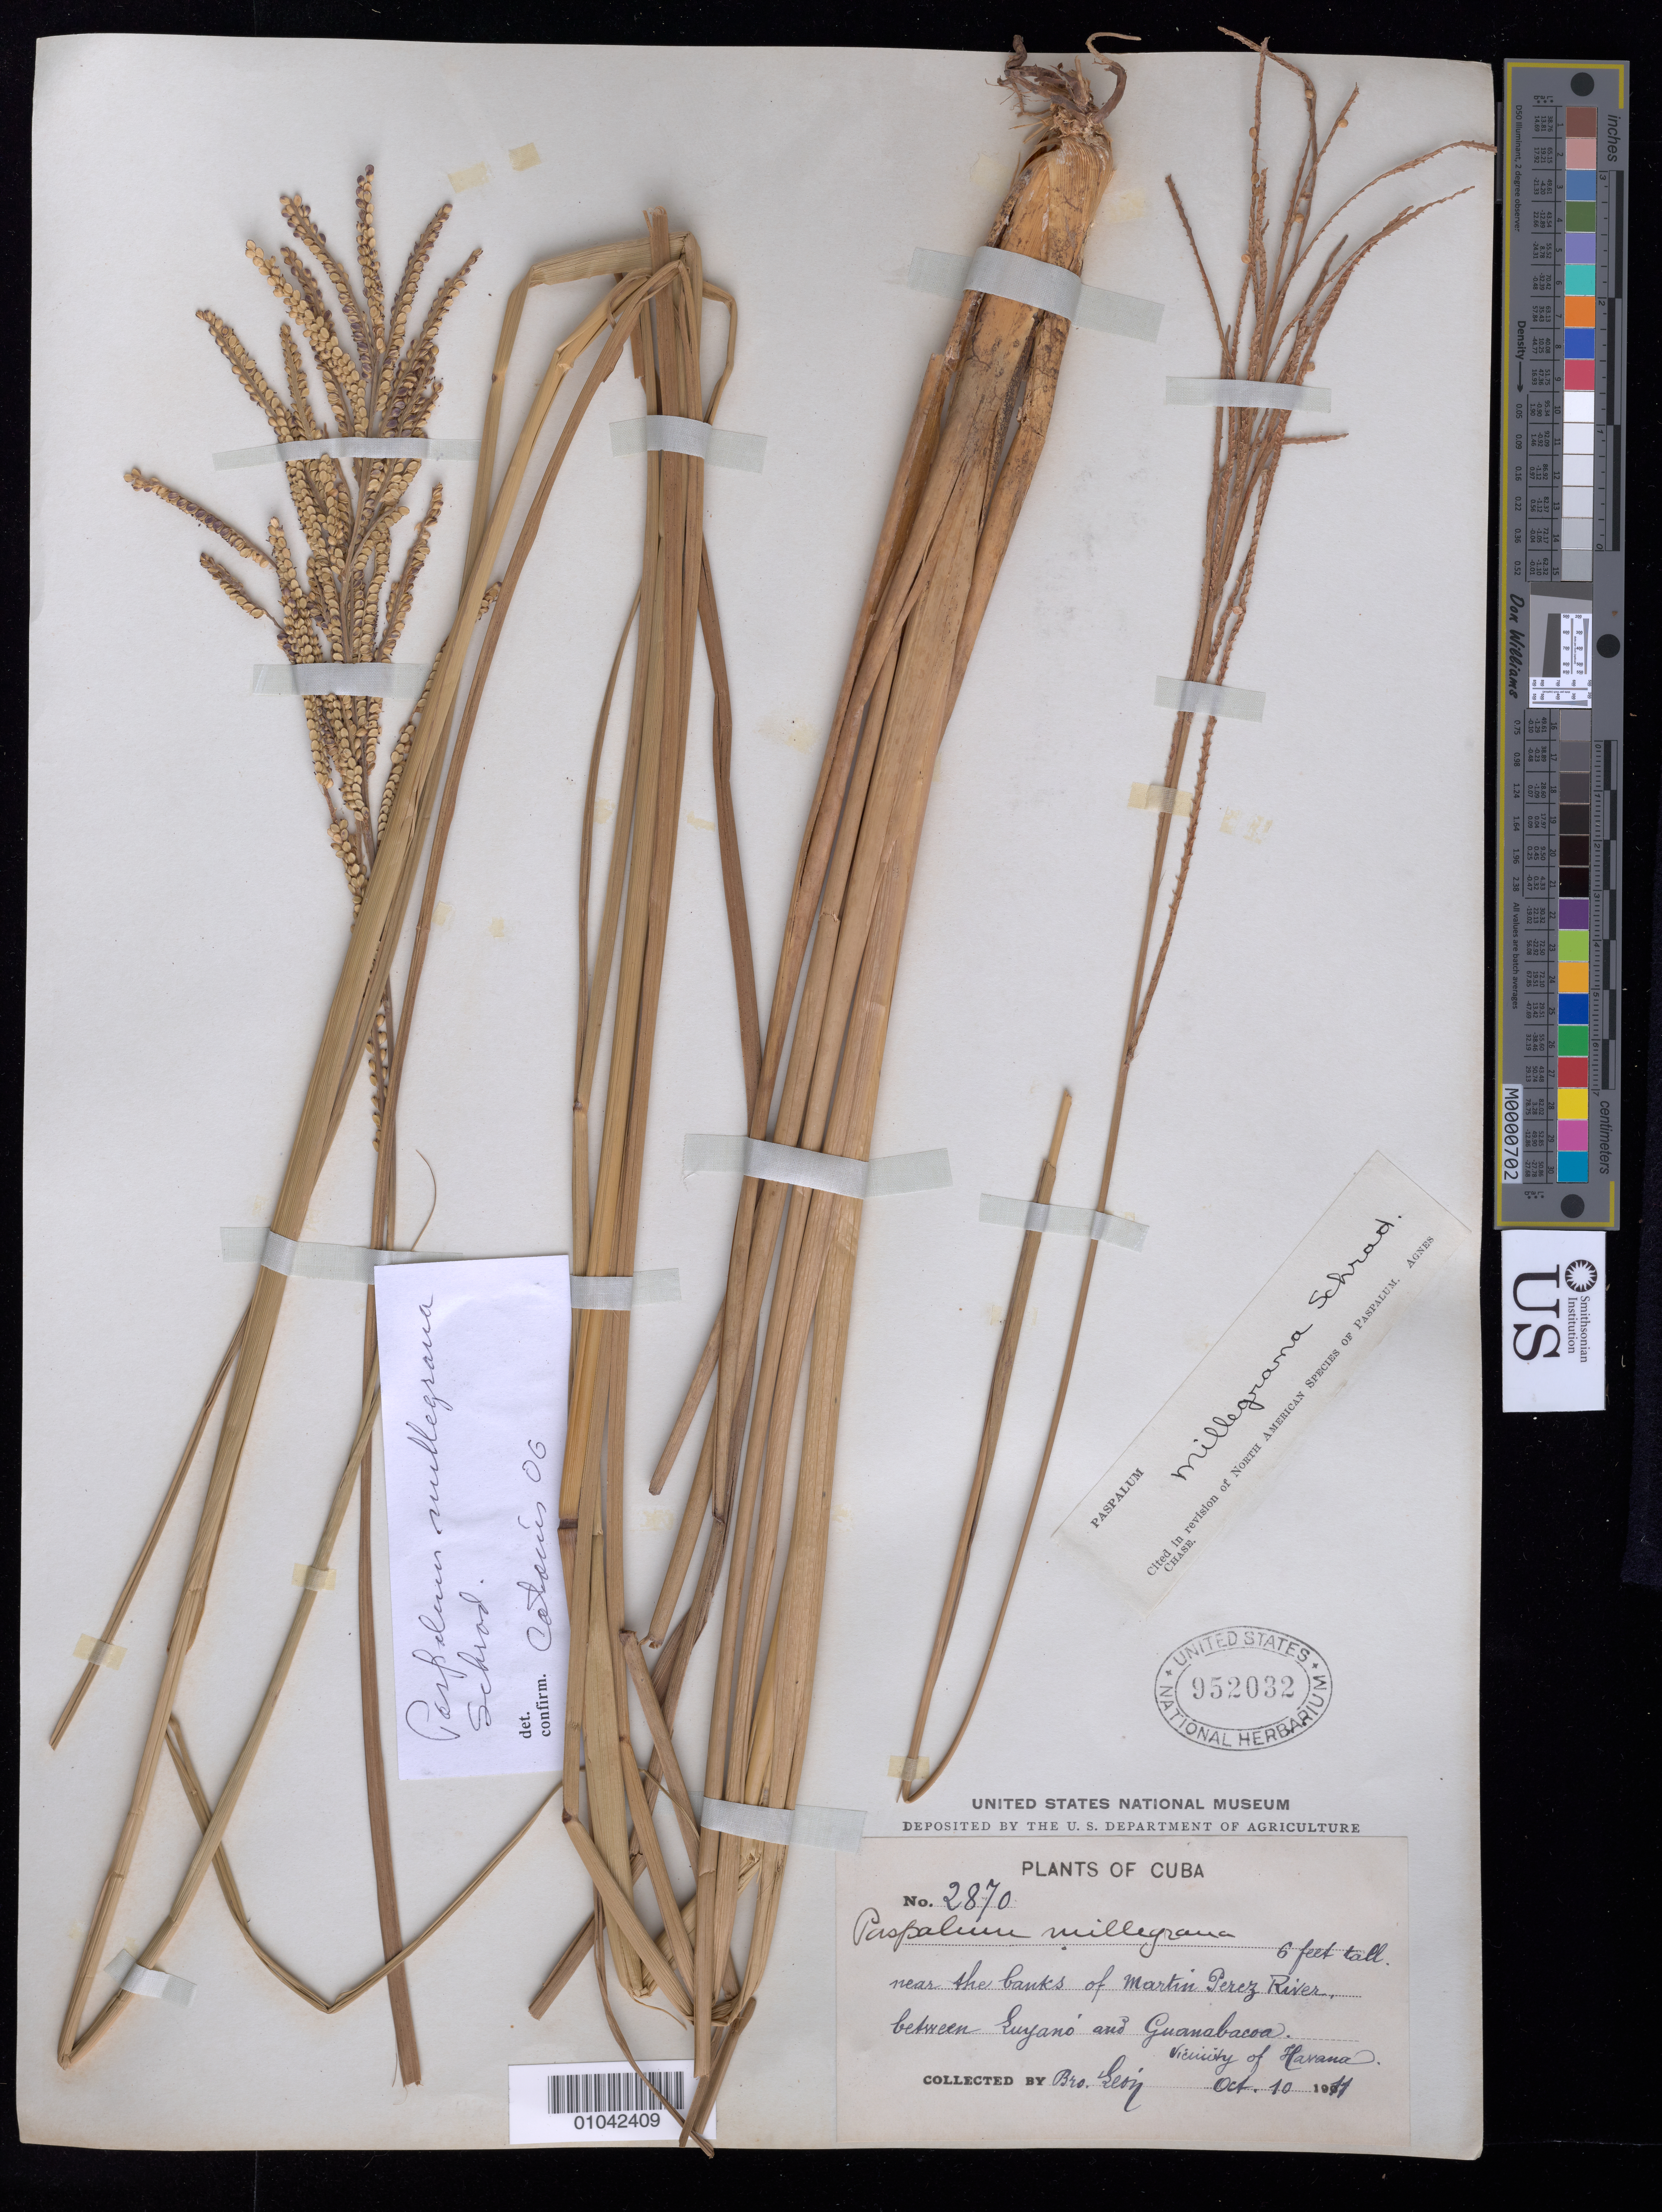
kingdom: Plantae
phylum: Tracheophyta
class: Liliopsida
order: Poales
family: Poaceae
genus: Paspalum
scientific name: Paspalum millegrana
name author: Schrad.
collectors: Bro. León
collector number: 2870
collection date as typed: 10 Oct 1911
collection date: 1911-10-10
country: Cuba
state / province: La Habana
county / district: Municipio Guanabacoa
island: Cuba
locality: Vicinity of Havana, near the banks of Martin Perez River, between Guyano and Guanabacoa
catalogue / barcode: US 952032